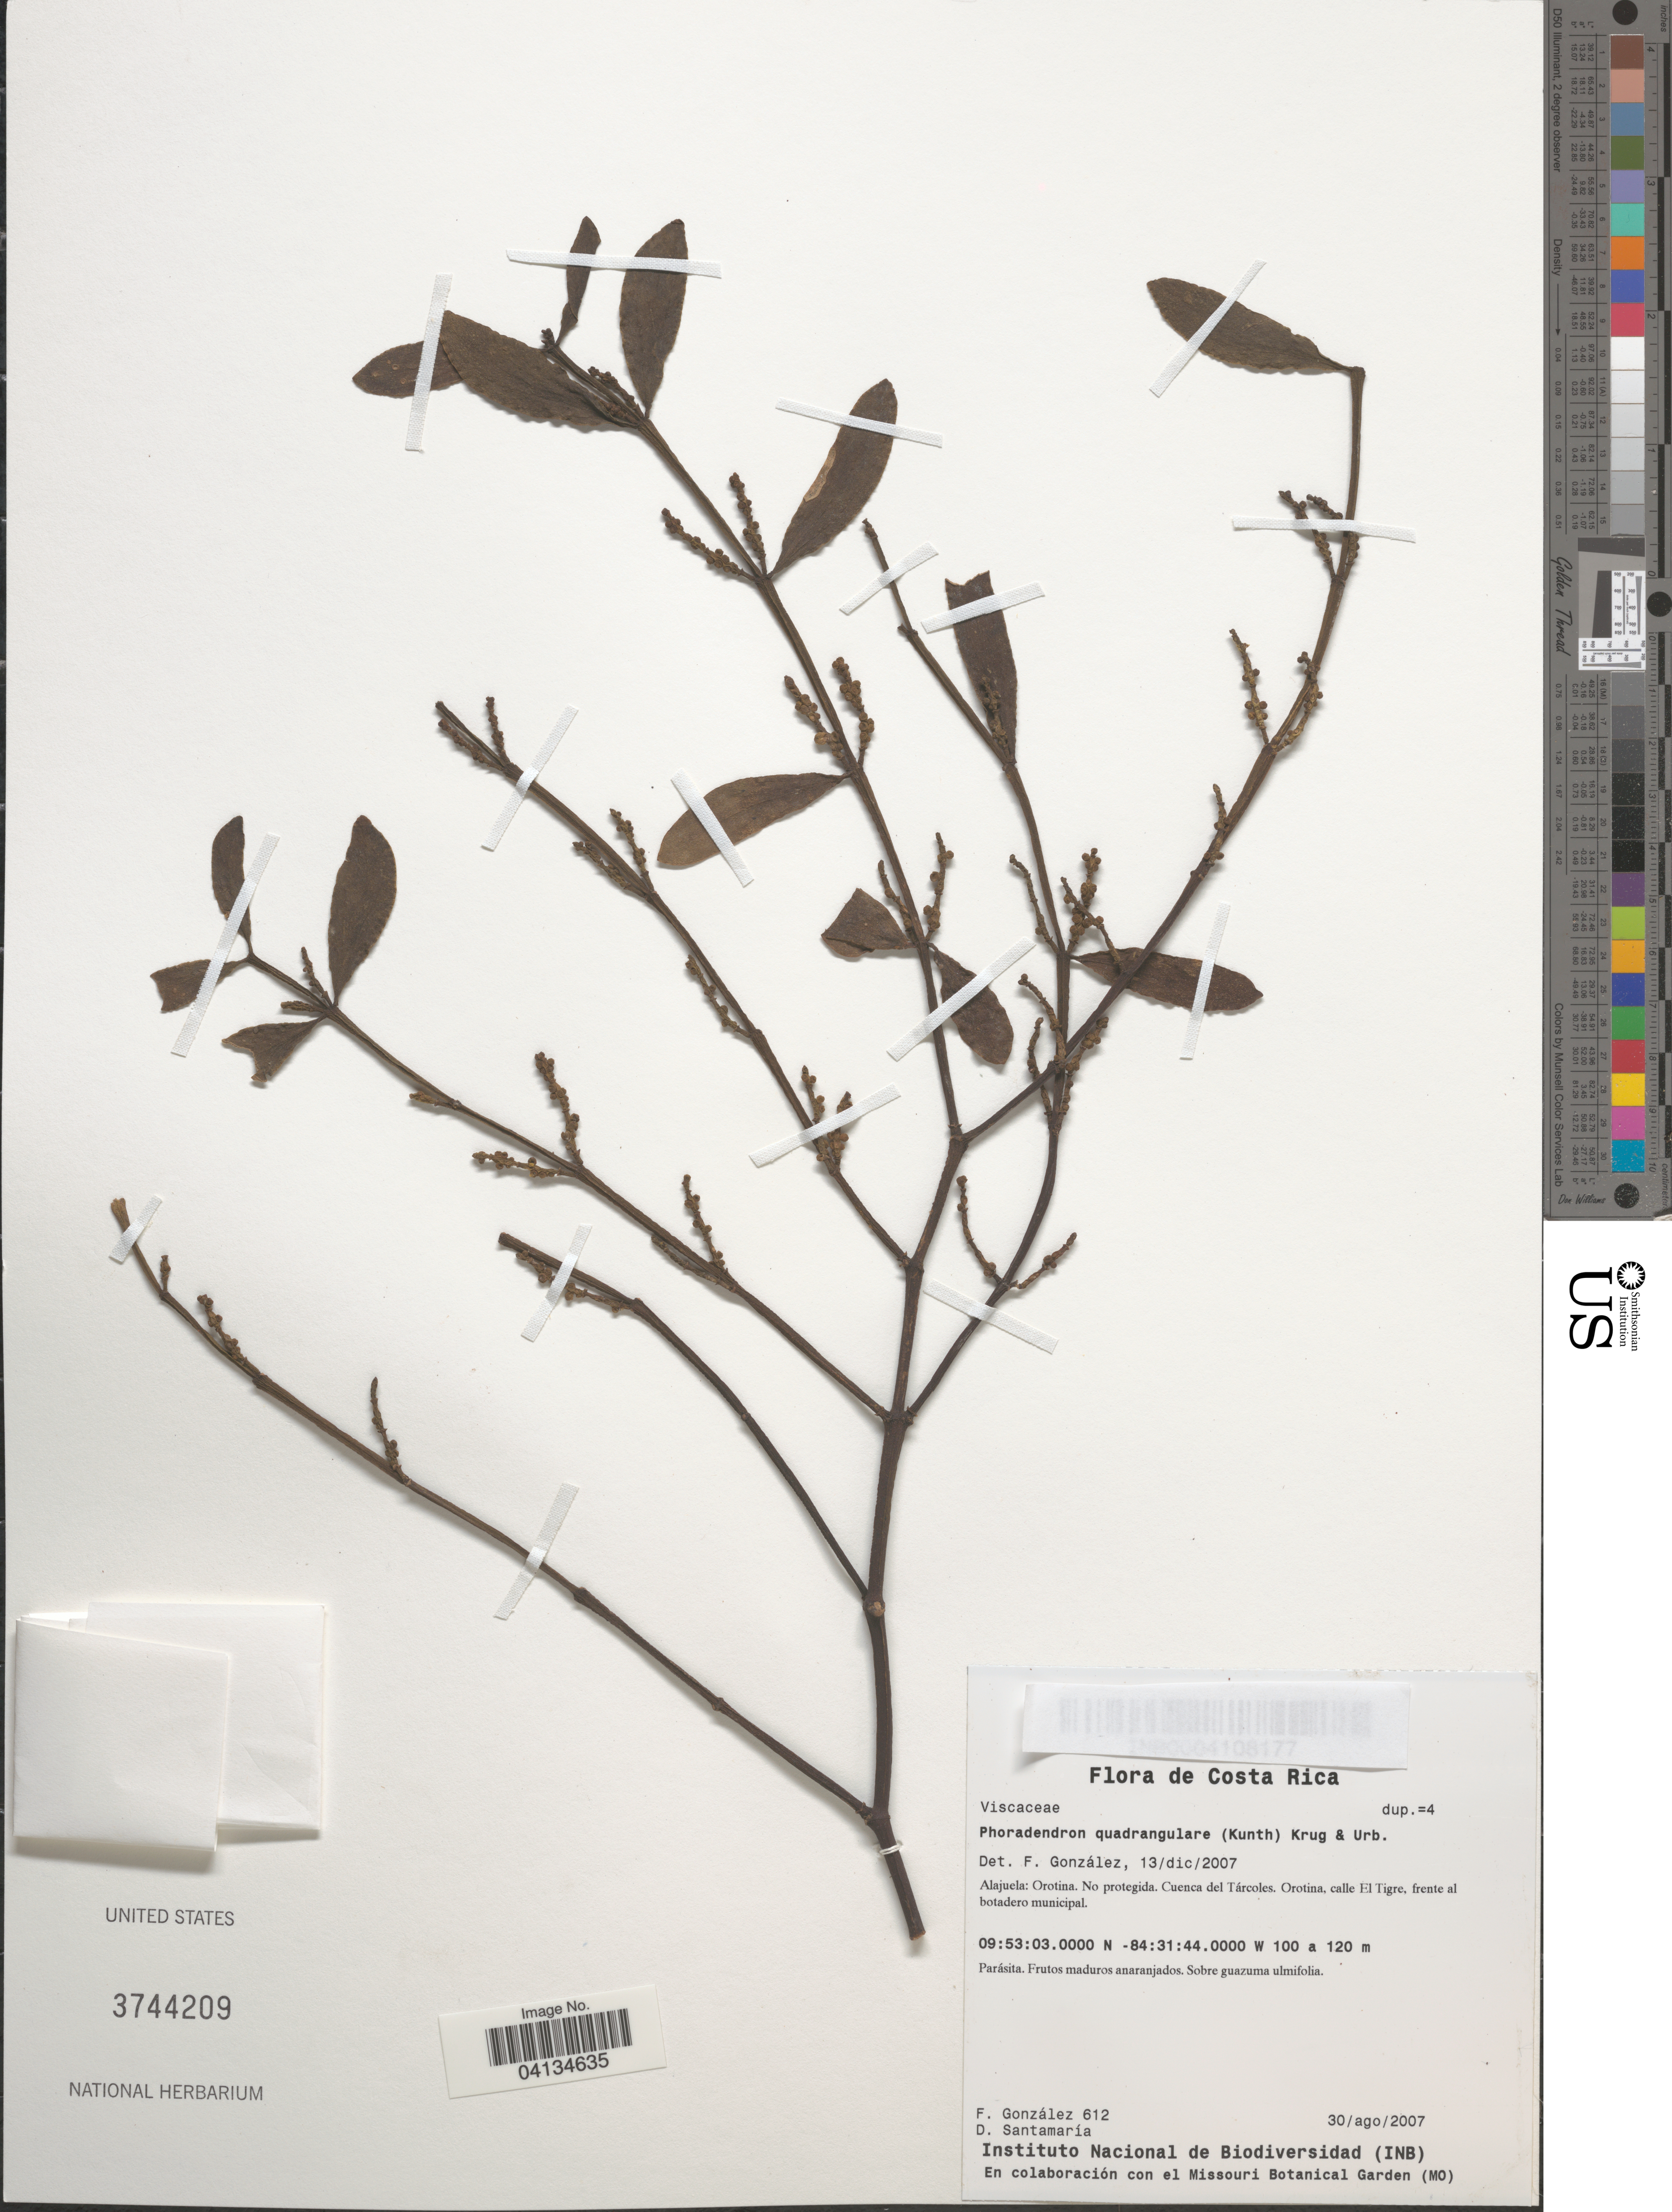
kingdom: Plantae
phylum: Tracheophyta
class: Magnoliopsida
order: Santalales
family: Viscaceae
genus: Phoradendron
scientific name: Phoradendron quadrangulare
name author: (Kunth) Griseb.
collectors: F. González & D. Santamaria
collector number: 612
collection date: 2007-08-30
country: Costa Rica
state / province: Alajuela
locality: Orotina. No protegida. Cuenca del Tárcoles. Orotina, calle El Tigre, frente al botadero municipal.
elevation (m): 100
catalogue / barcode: US 3744209